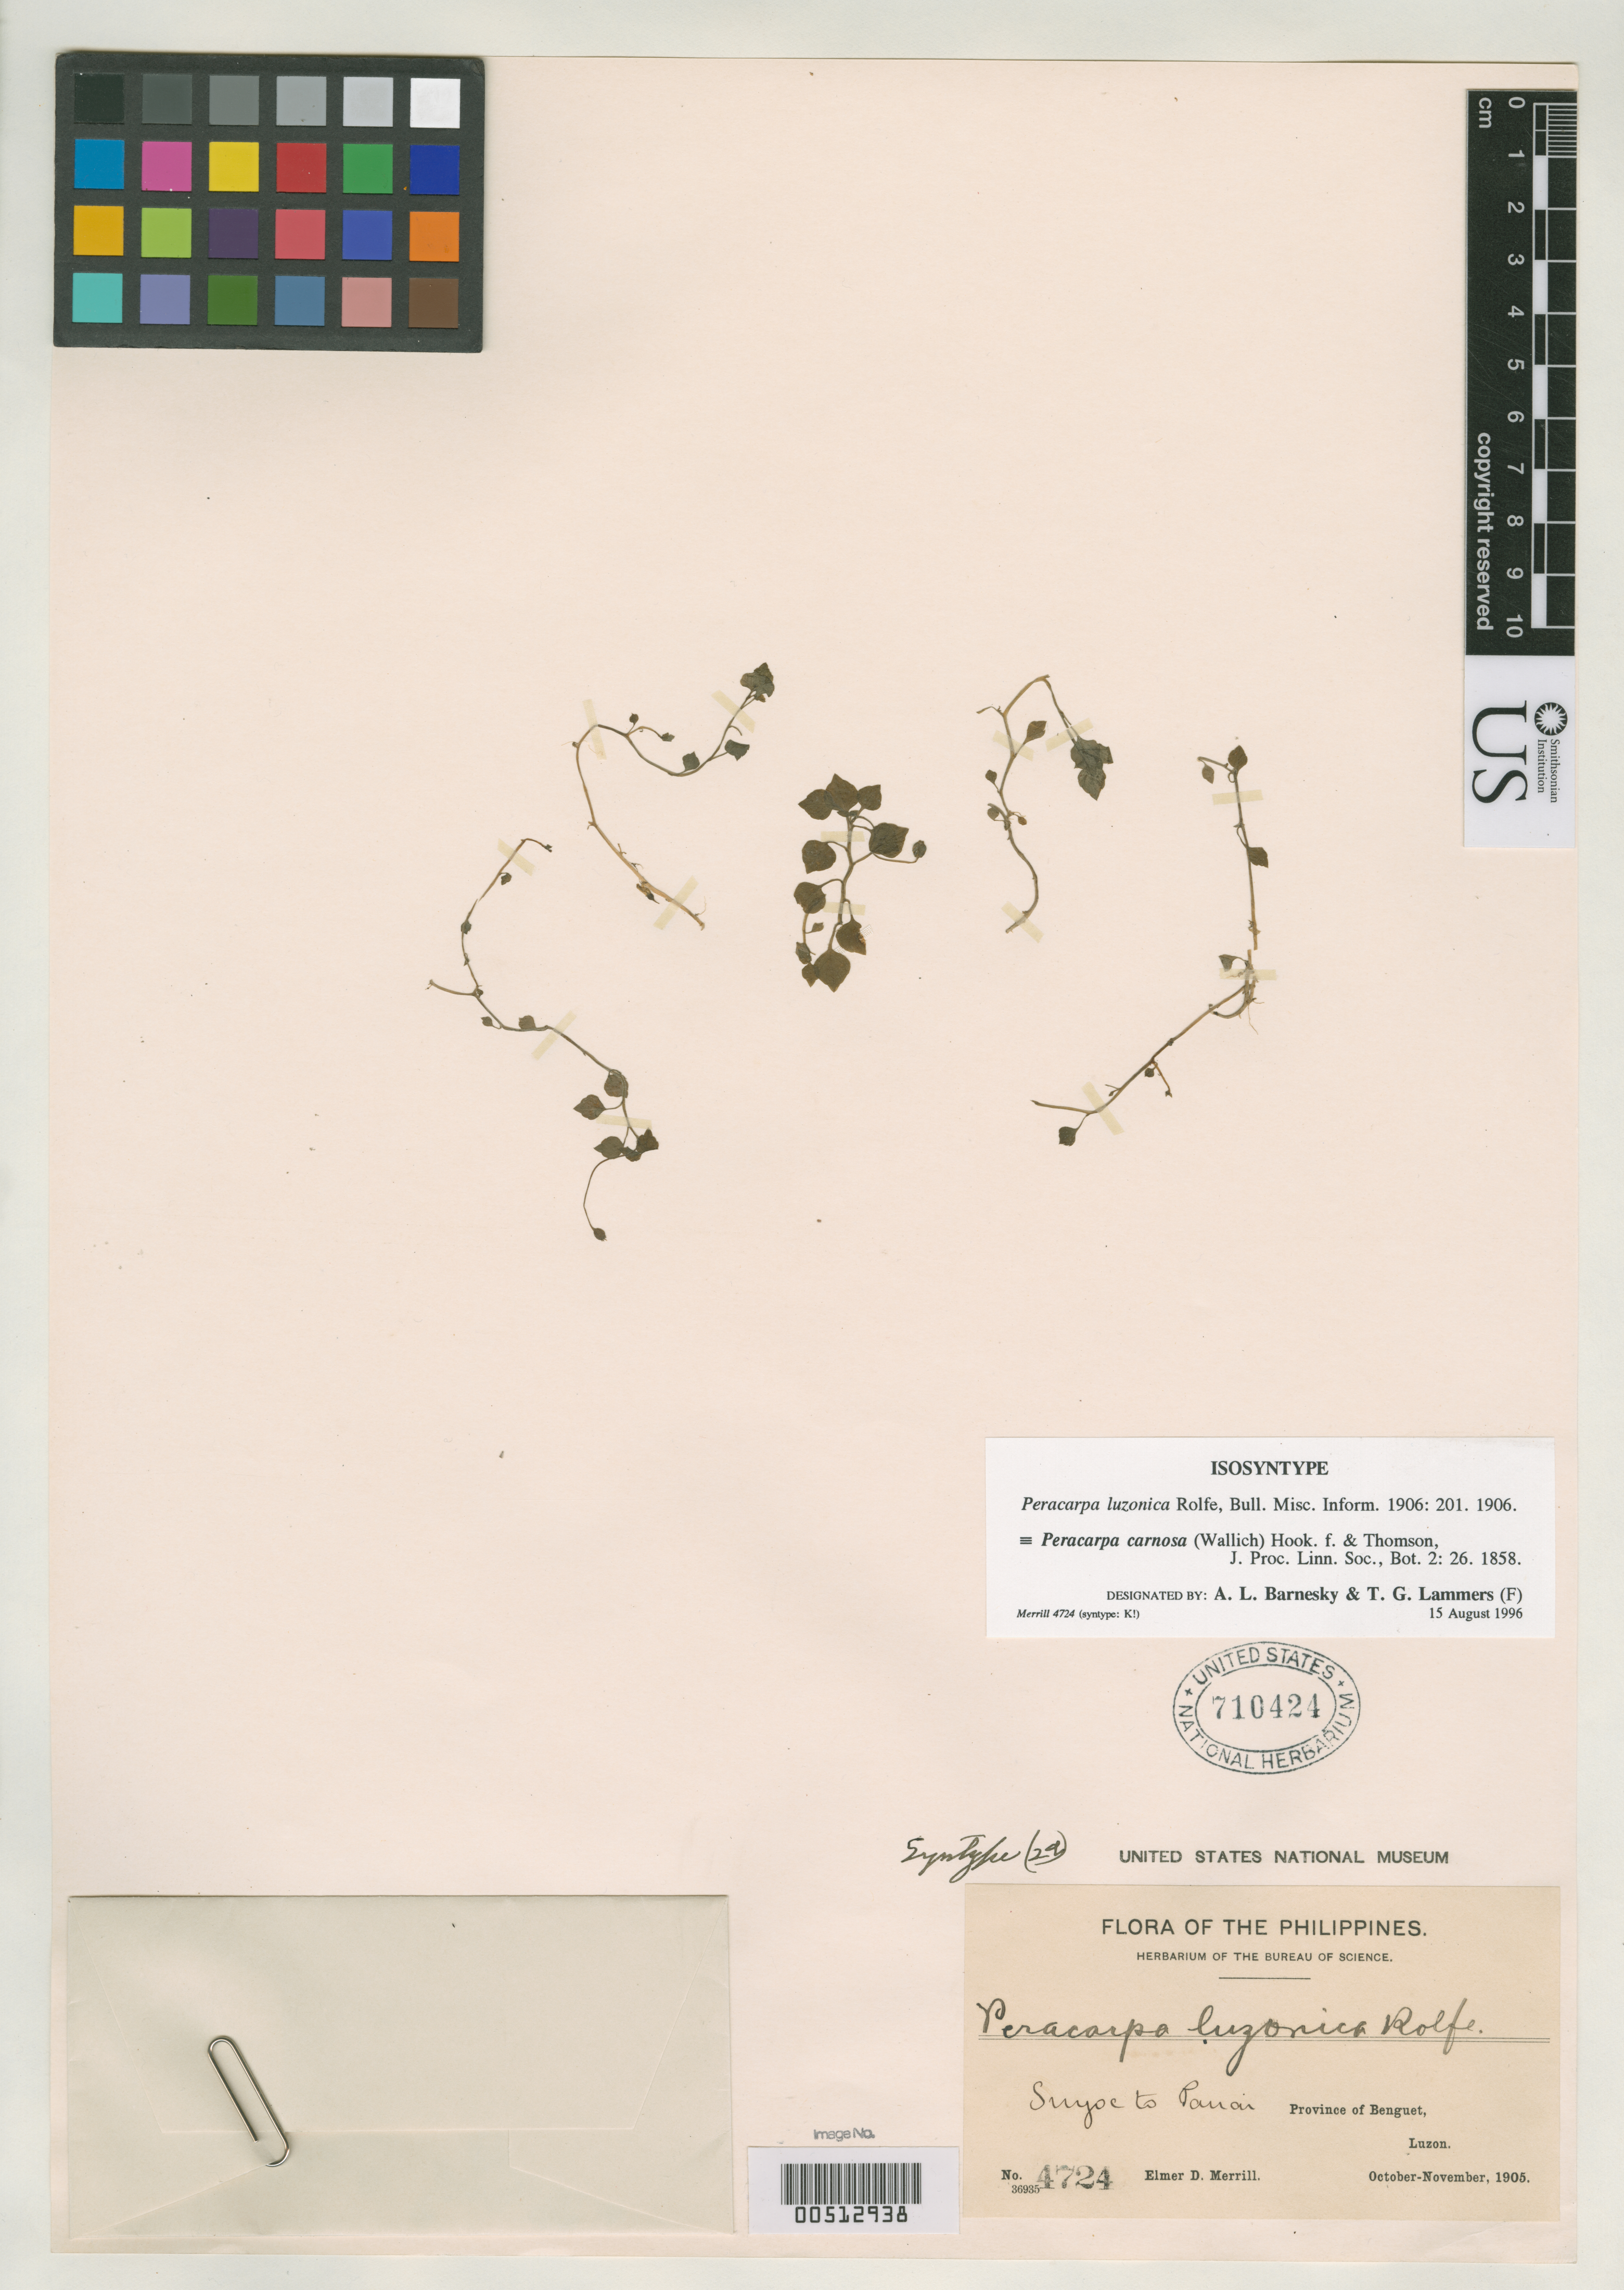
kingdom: Plantae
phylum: Tracheophyta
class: Magnoliopsida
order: Asterales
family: Campanulaceae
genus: Peracarpa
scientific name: Peracarpa luzonica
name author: Rolfe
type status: Isosyntype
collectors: E. D. Merrill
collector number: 4724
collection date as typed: Oct 1905 to -- Nov 1905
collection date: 1905-10/1905-11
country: Philippines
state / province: Cordillera (Administrative Region)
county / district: Benguet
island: Luzon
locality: Suyoc to Pauai.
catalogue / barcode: US 710424